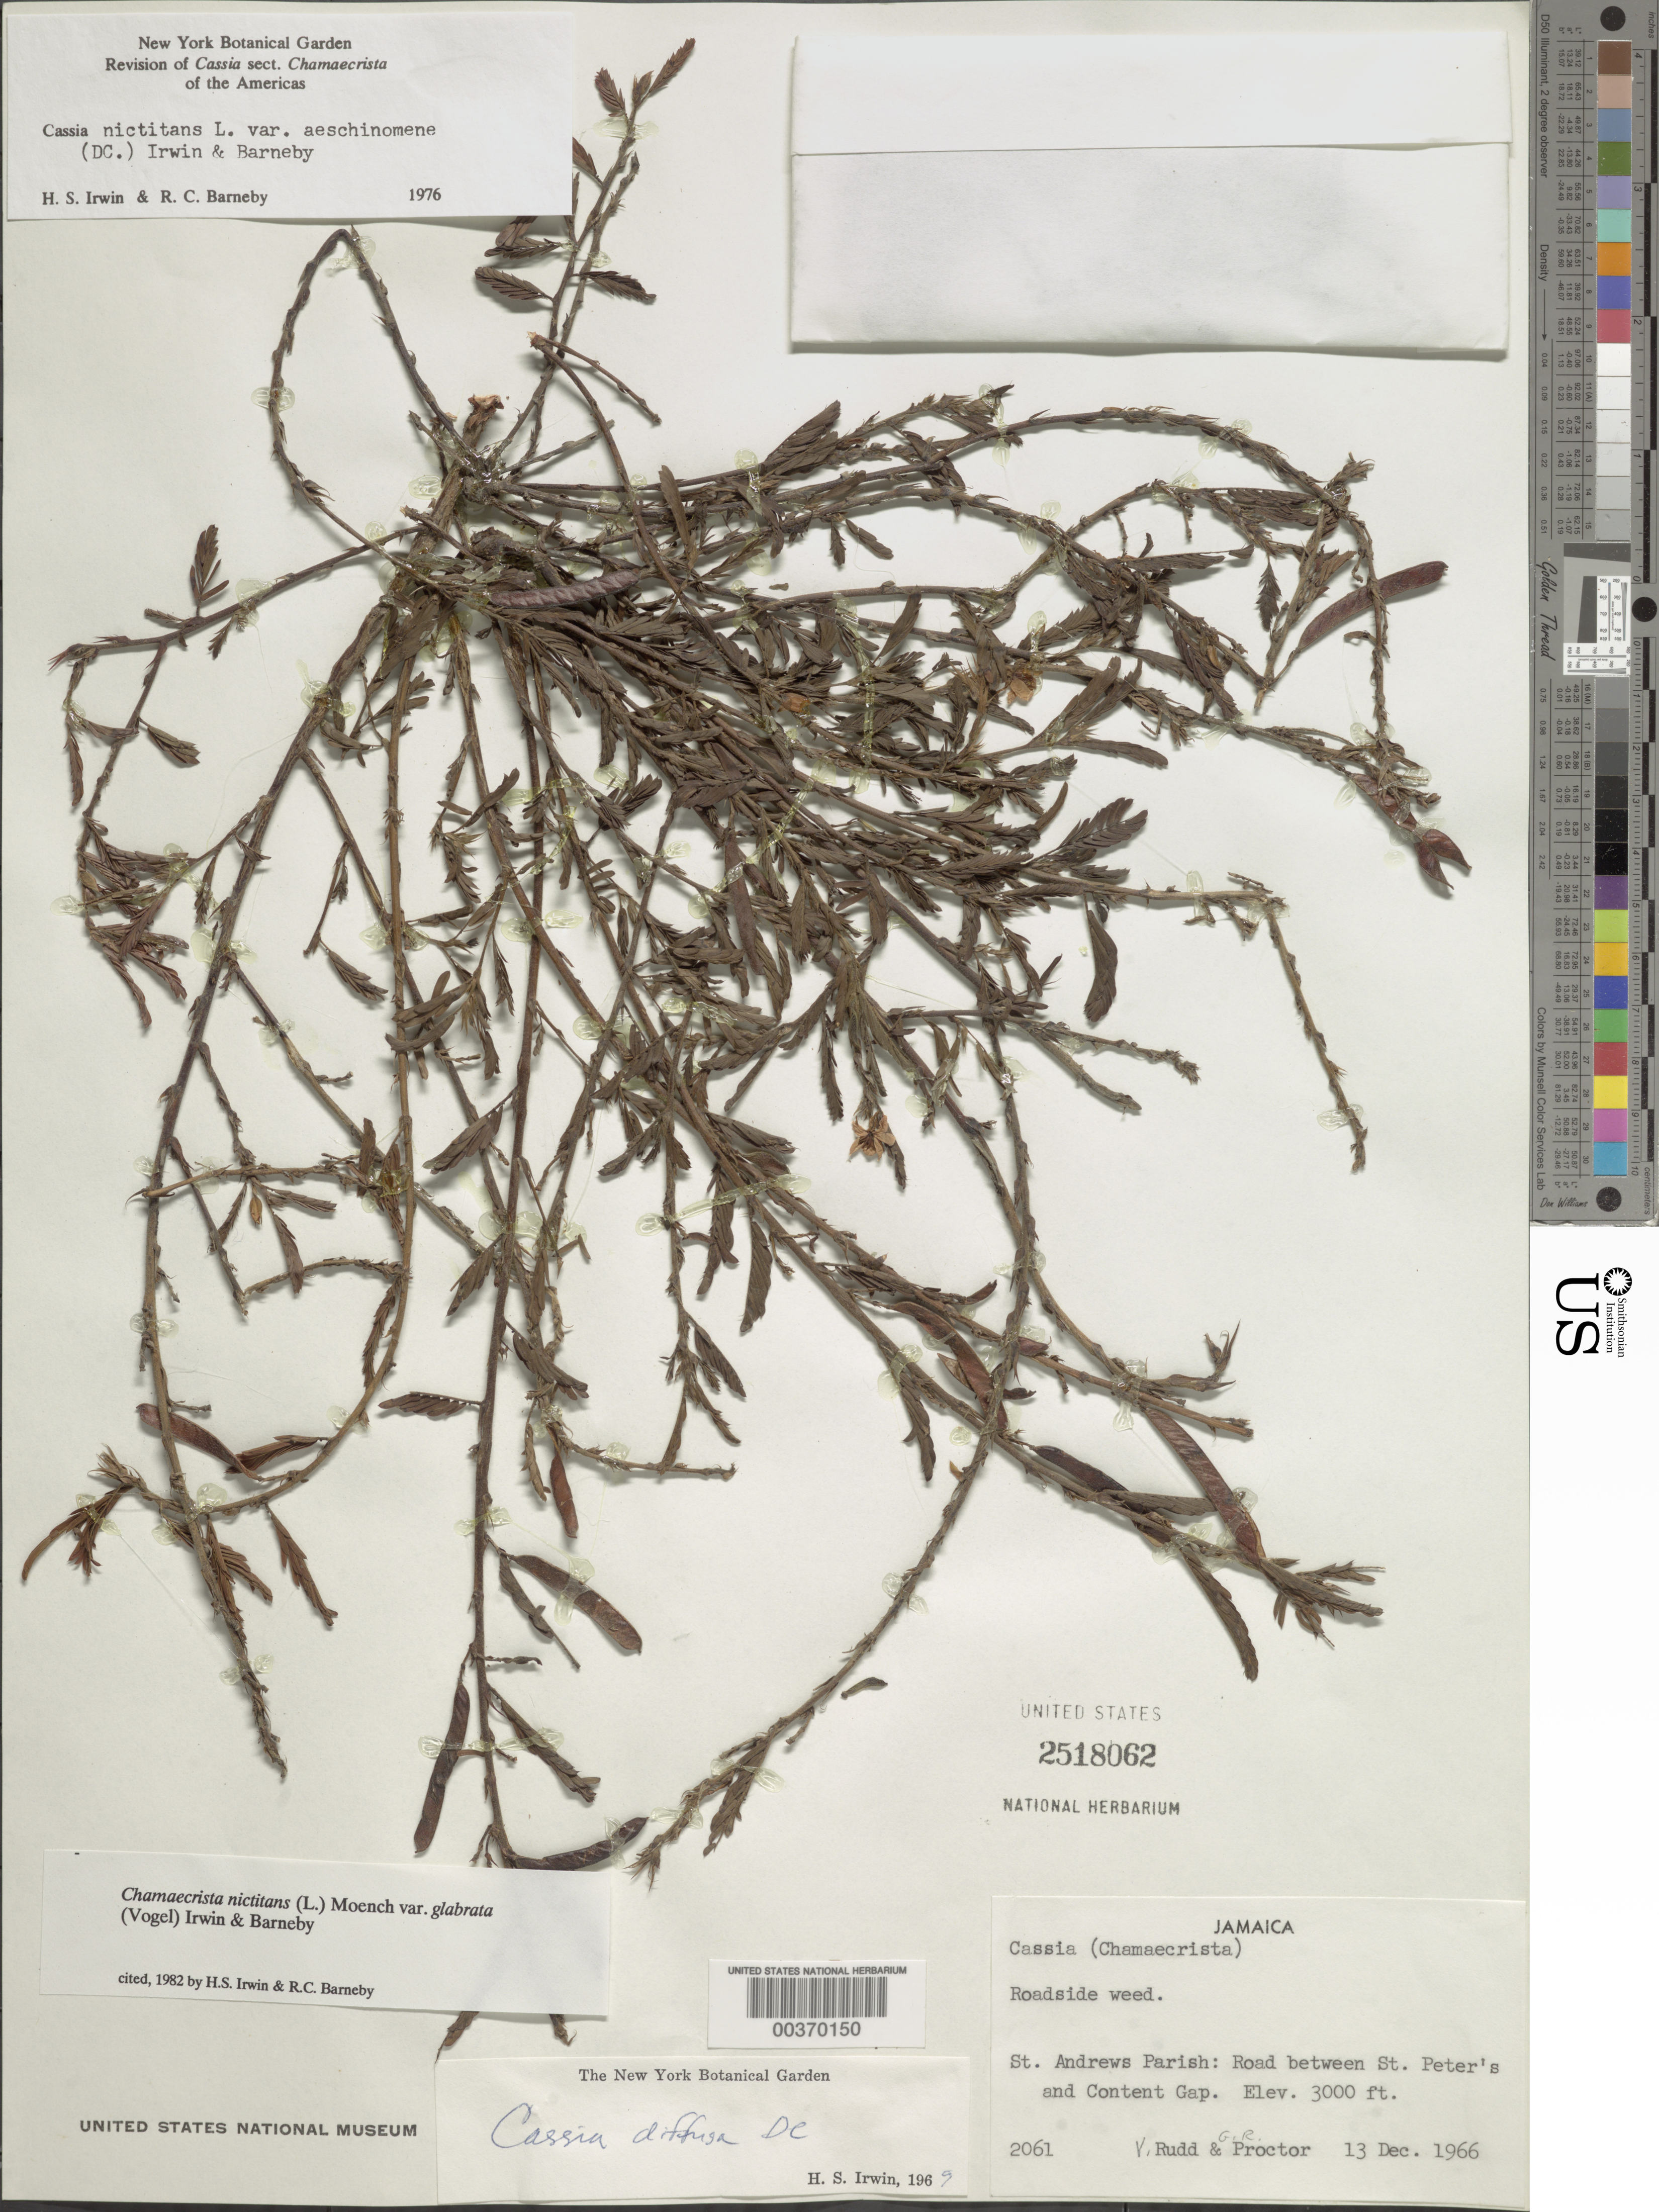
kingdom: Plantae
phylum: Tracheophyta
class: Magnoliopsida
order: Fabales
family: Fabaceae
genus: Chamaecrista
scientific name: Chamaecrista nictitans var. glabrata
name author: (Vogel) H.S. Irwin & Barneby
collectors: V. E. Rudd & G. R. Proctor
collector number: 2061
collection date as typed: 13 Dec 1966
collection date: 1966-12-13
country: Jamaica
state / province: Saint Andrew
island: Greater Antilles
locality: Road between st. peter's and content gap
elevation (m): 914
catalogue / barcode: US 2518062